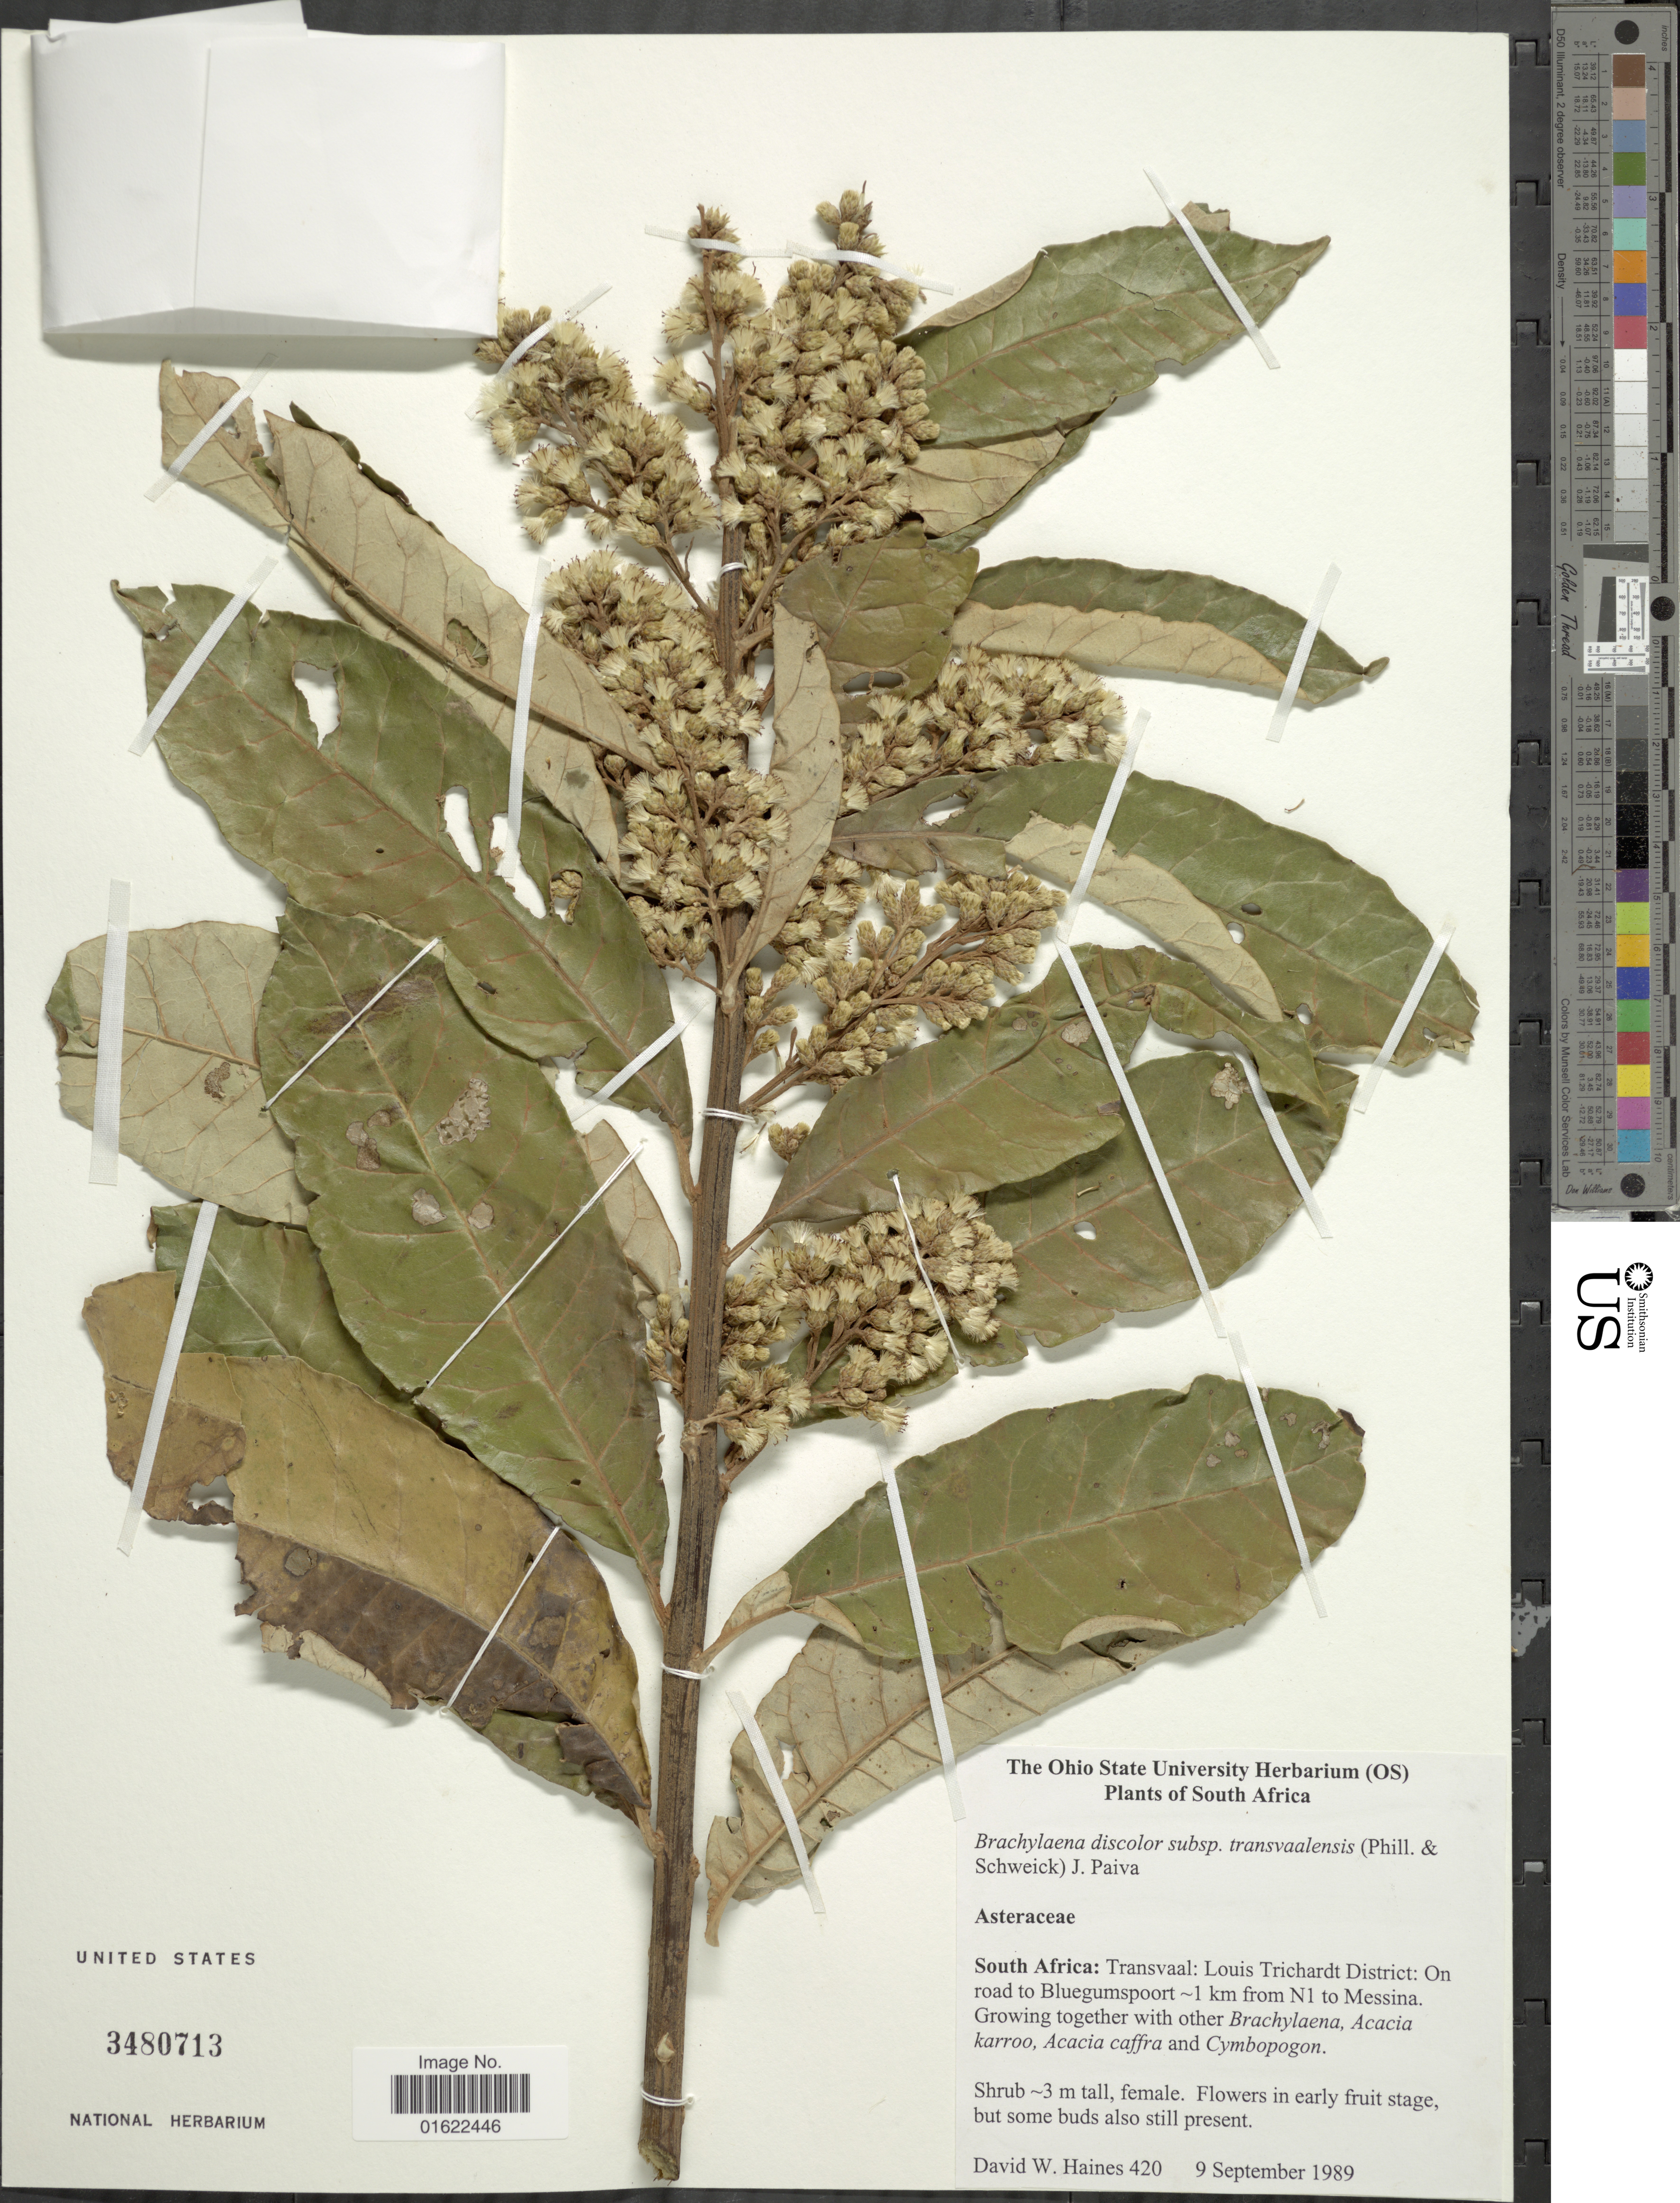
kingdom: Plantae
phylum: Tracheophyta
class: Magnoliopsida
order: Asterales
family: Asteraceae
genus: Brachylaena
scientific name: Brachylaena discolor subsp. transvaalensis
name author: (Hutch. ex E. Phillips & Schweick.) Paiva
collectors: D. Haines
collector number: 420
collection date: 1989-09-09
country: South Africa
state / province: Limpopo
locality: Transvaal: Louis Trichardt District: On road to Bluegumspoort, 1 km from N1 to Messina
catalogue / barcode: US 3480713